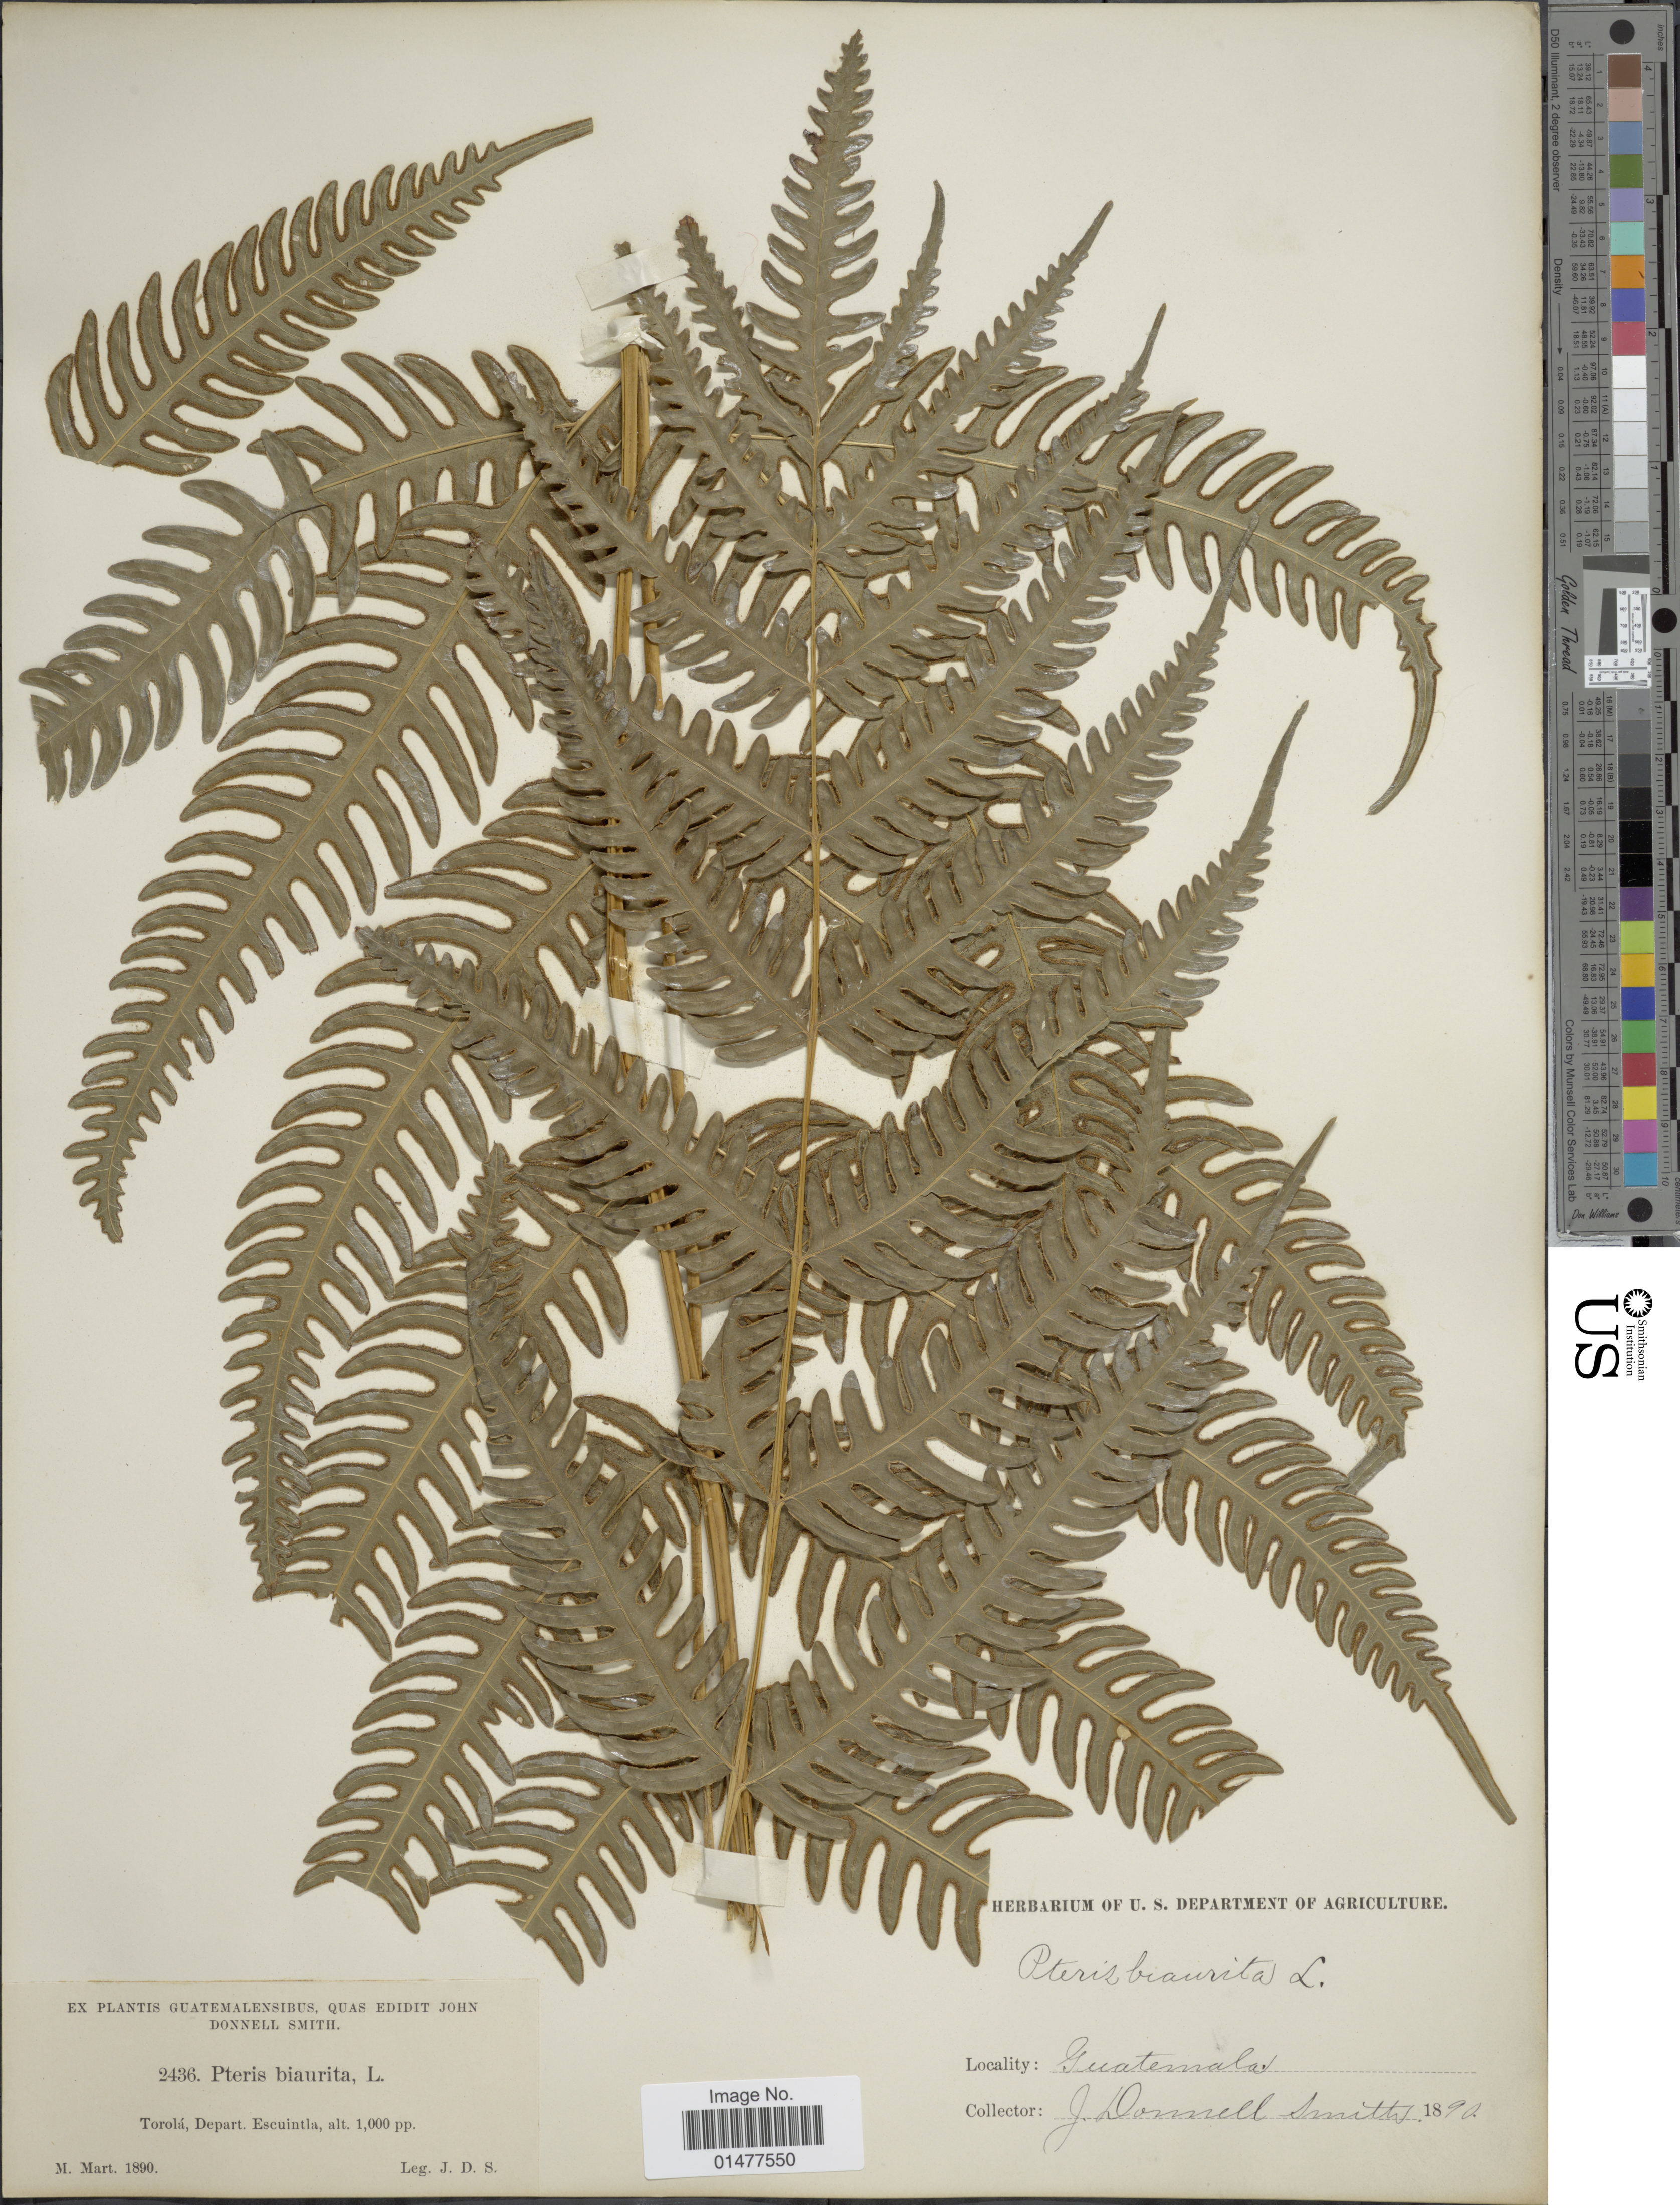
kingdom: Plantae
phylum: Tracheophyta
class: Polypodiopsida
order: Polypodiales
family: Pteridaceae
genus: Pteris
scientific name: Pteris biaurita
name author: L.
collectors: J. Donnell Smith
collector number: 2436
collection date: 1890-03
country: Guatemala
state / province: Escuintla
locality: Torolá.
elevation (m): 305